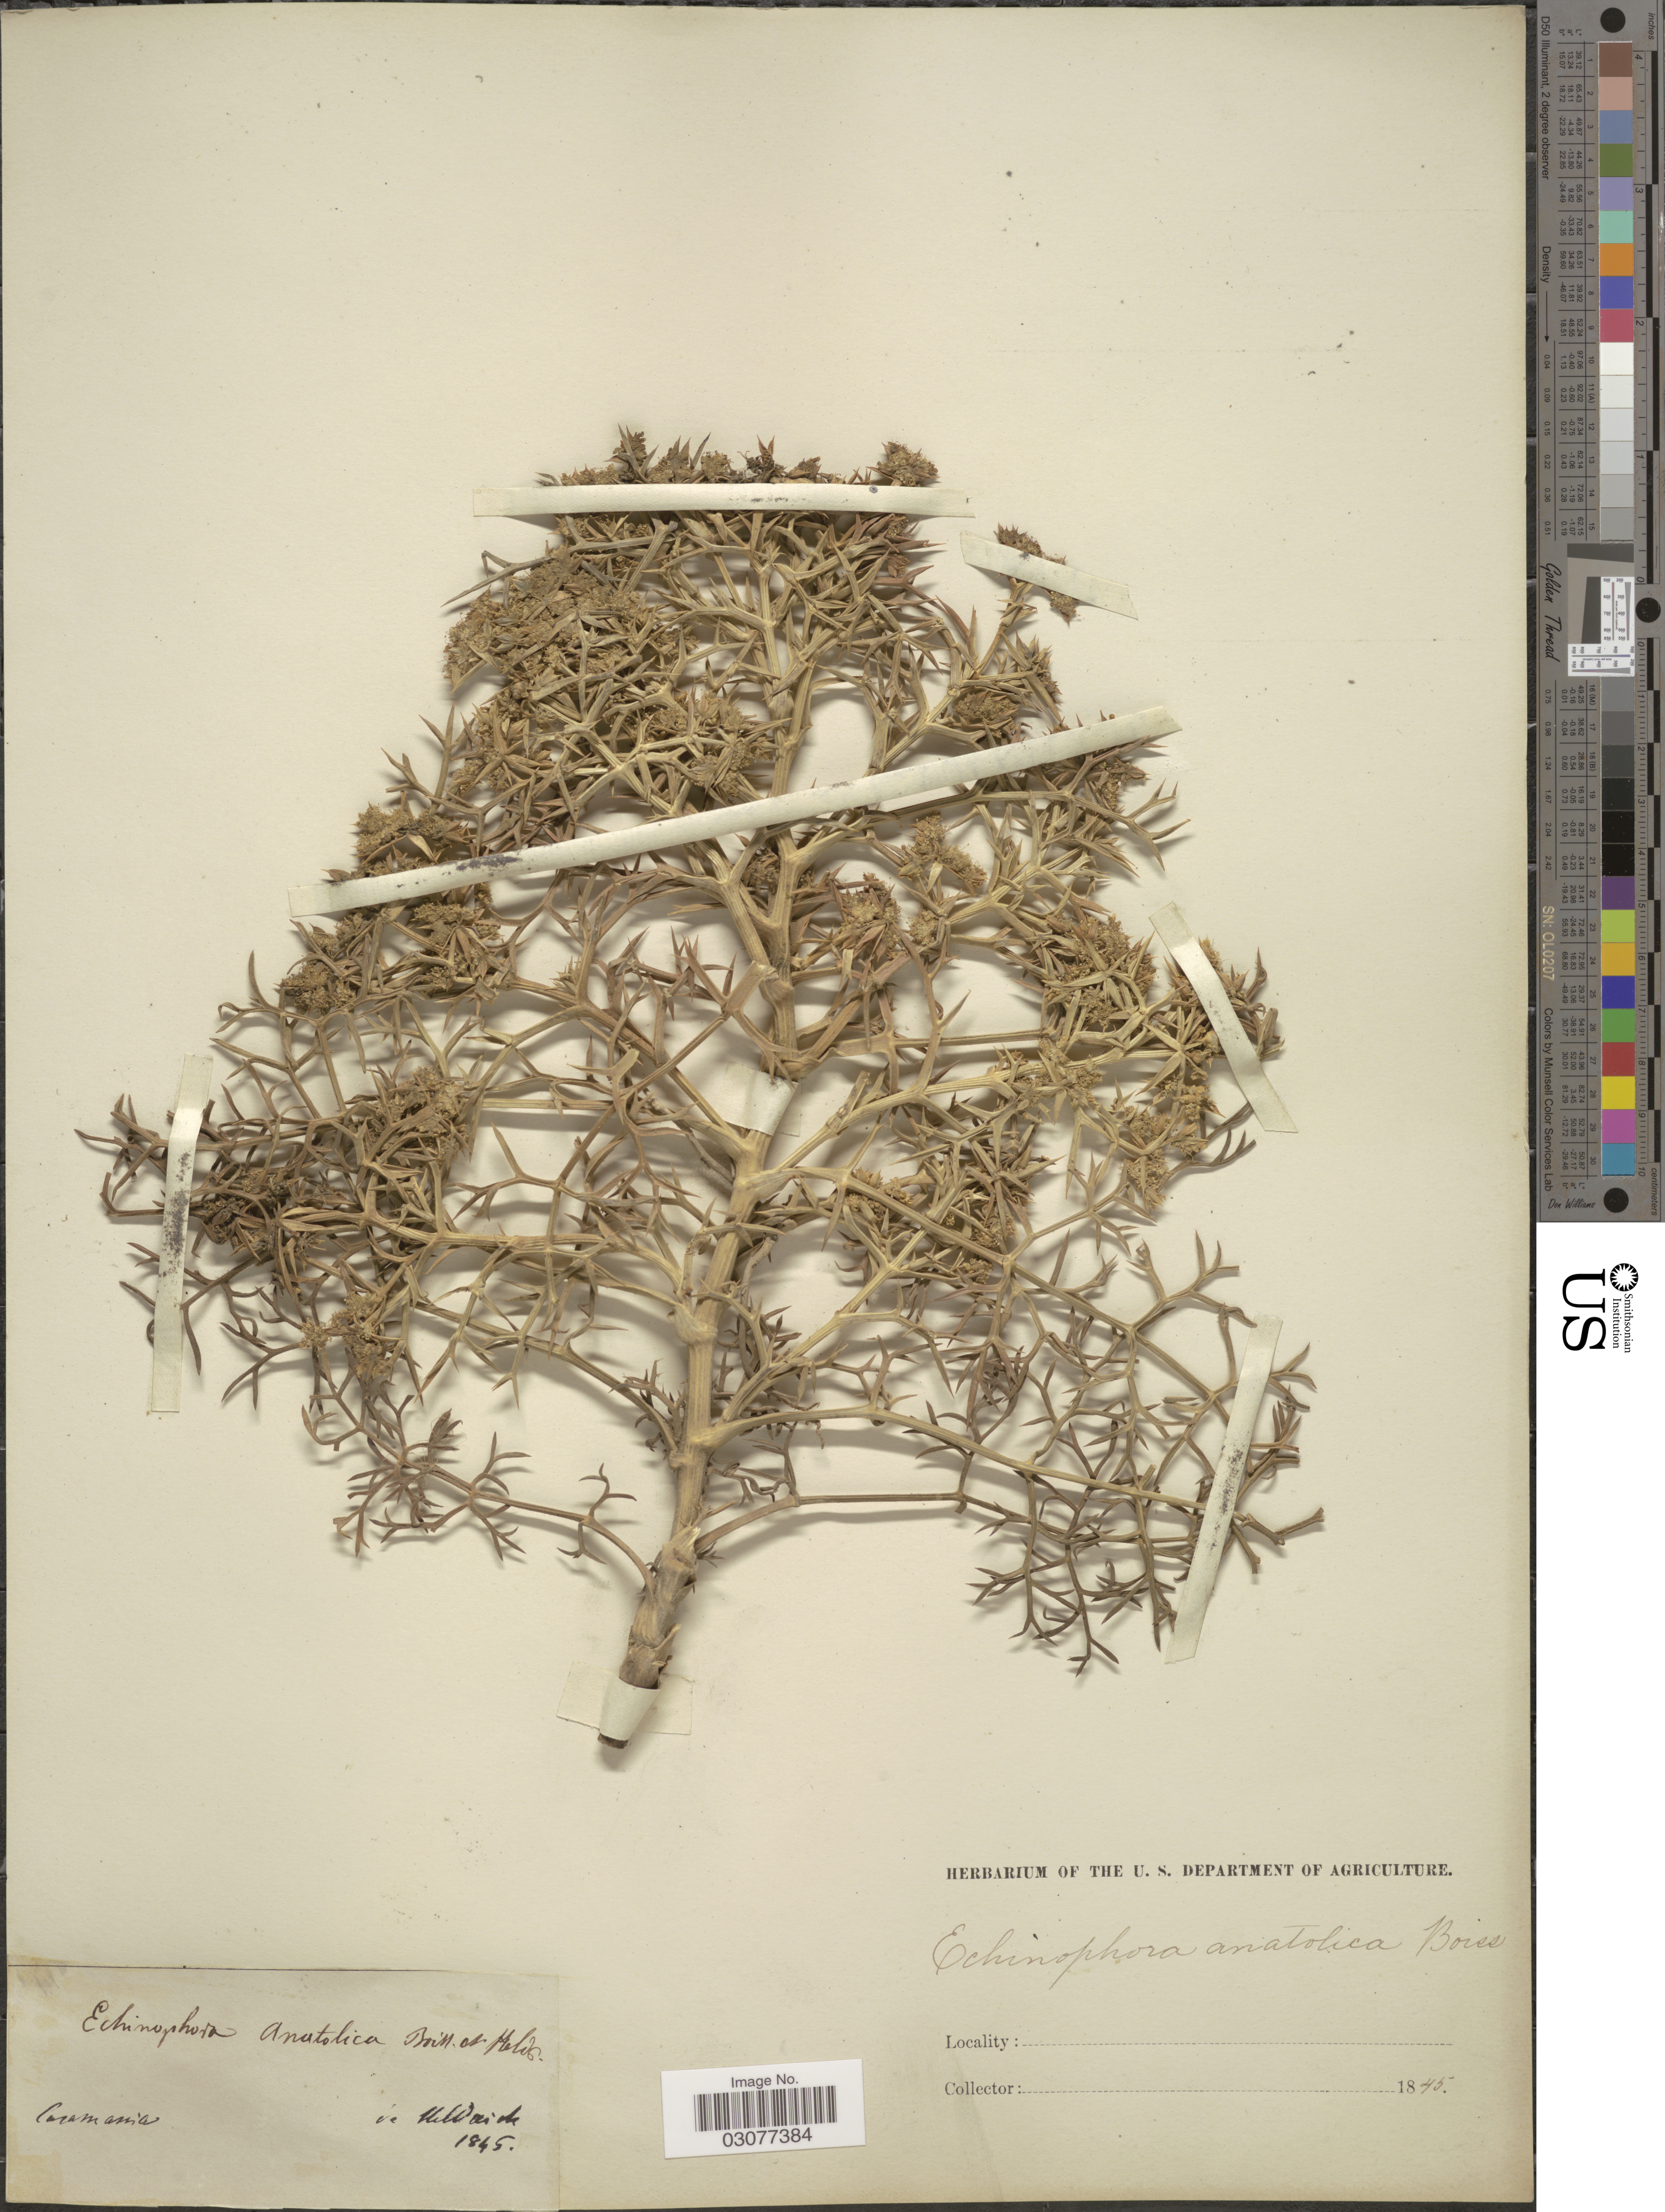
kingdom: Plantae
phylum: Tracheophyta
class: Magnoliopsida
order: Apiales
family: Apiaceae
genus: Echinophora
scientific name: Echinophora anatolica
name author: Boiss. & Heldr.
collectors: ex herb. U. S. Department of Agriculture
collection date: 1845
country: Turkey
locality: Caramania in Uldaick [interpreted].